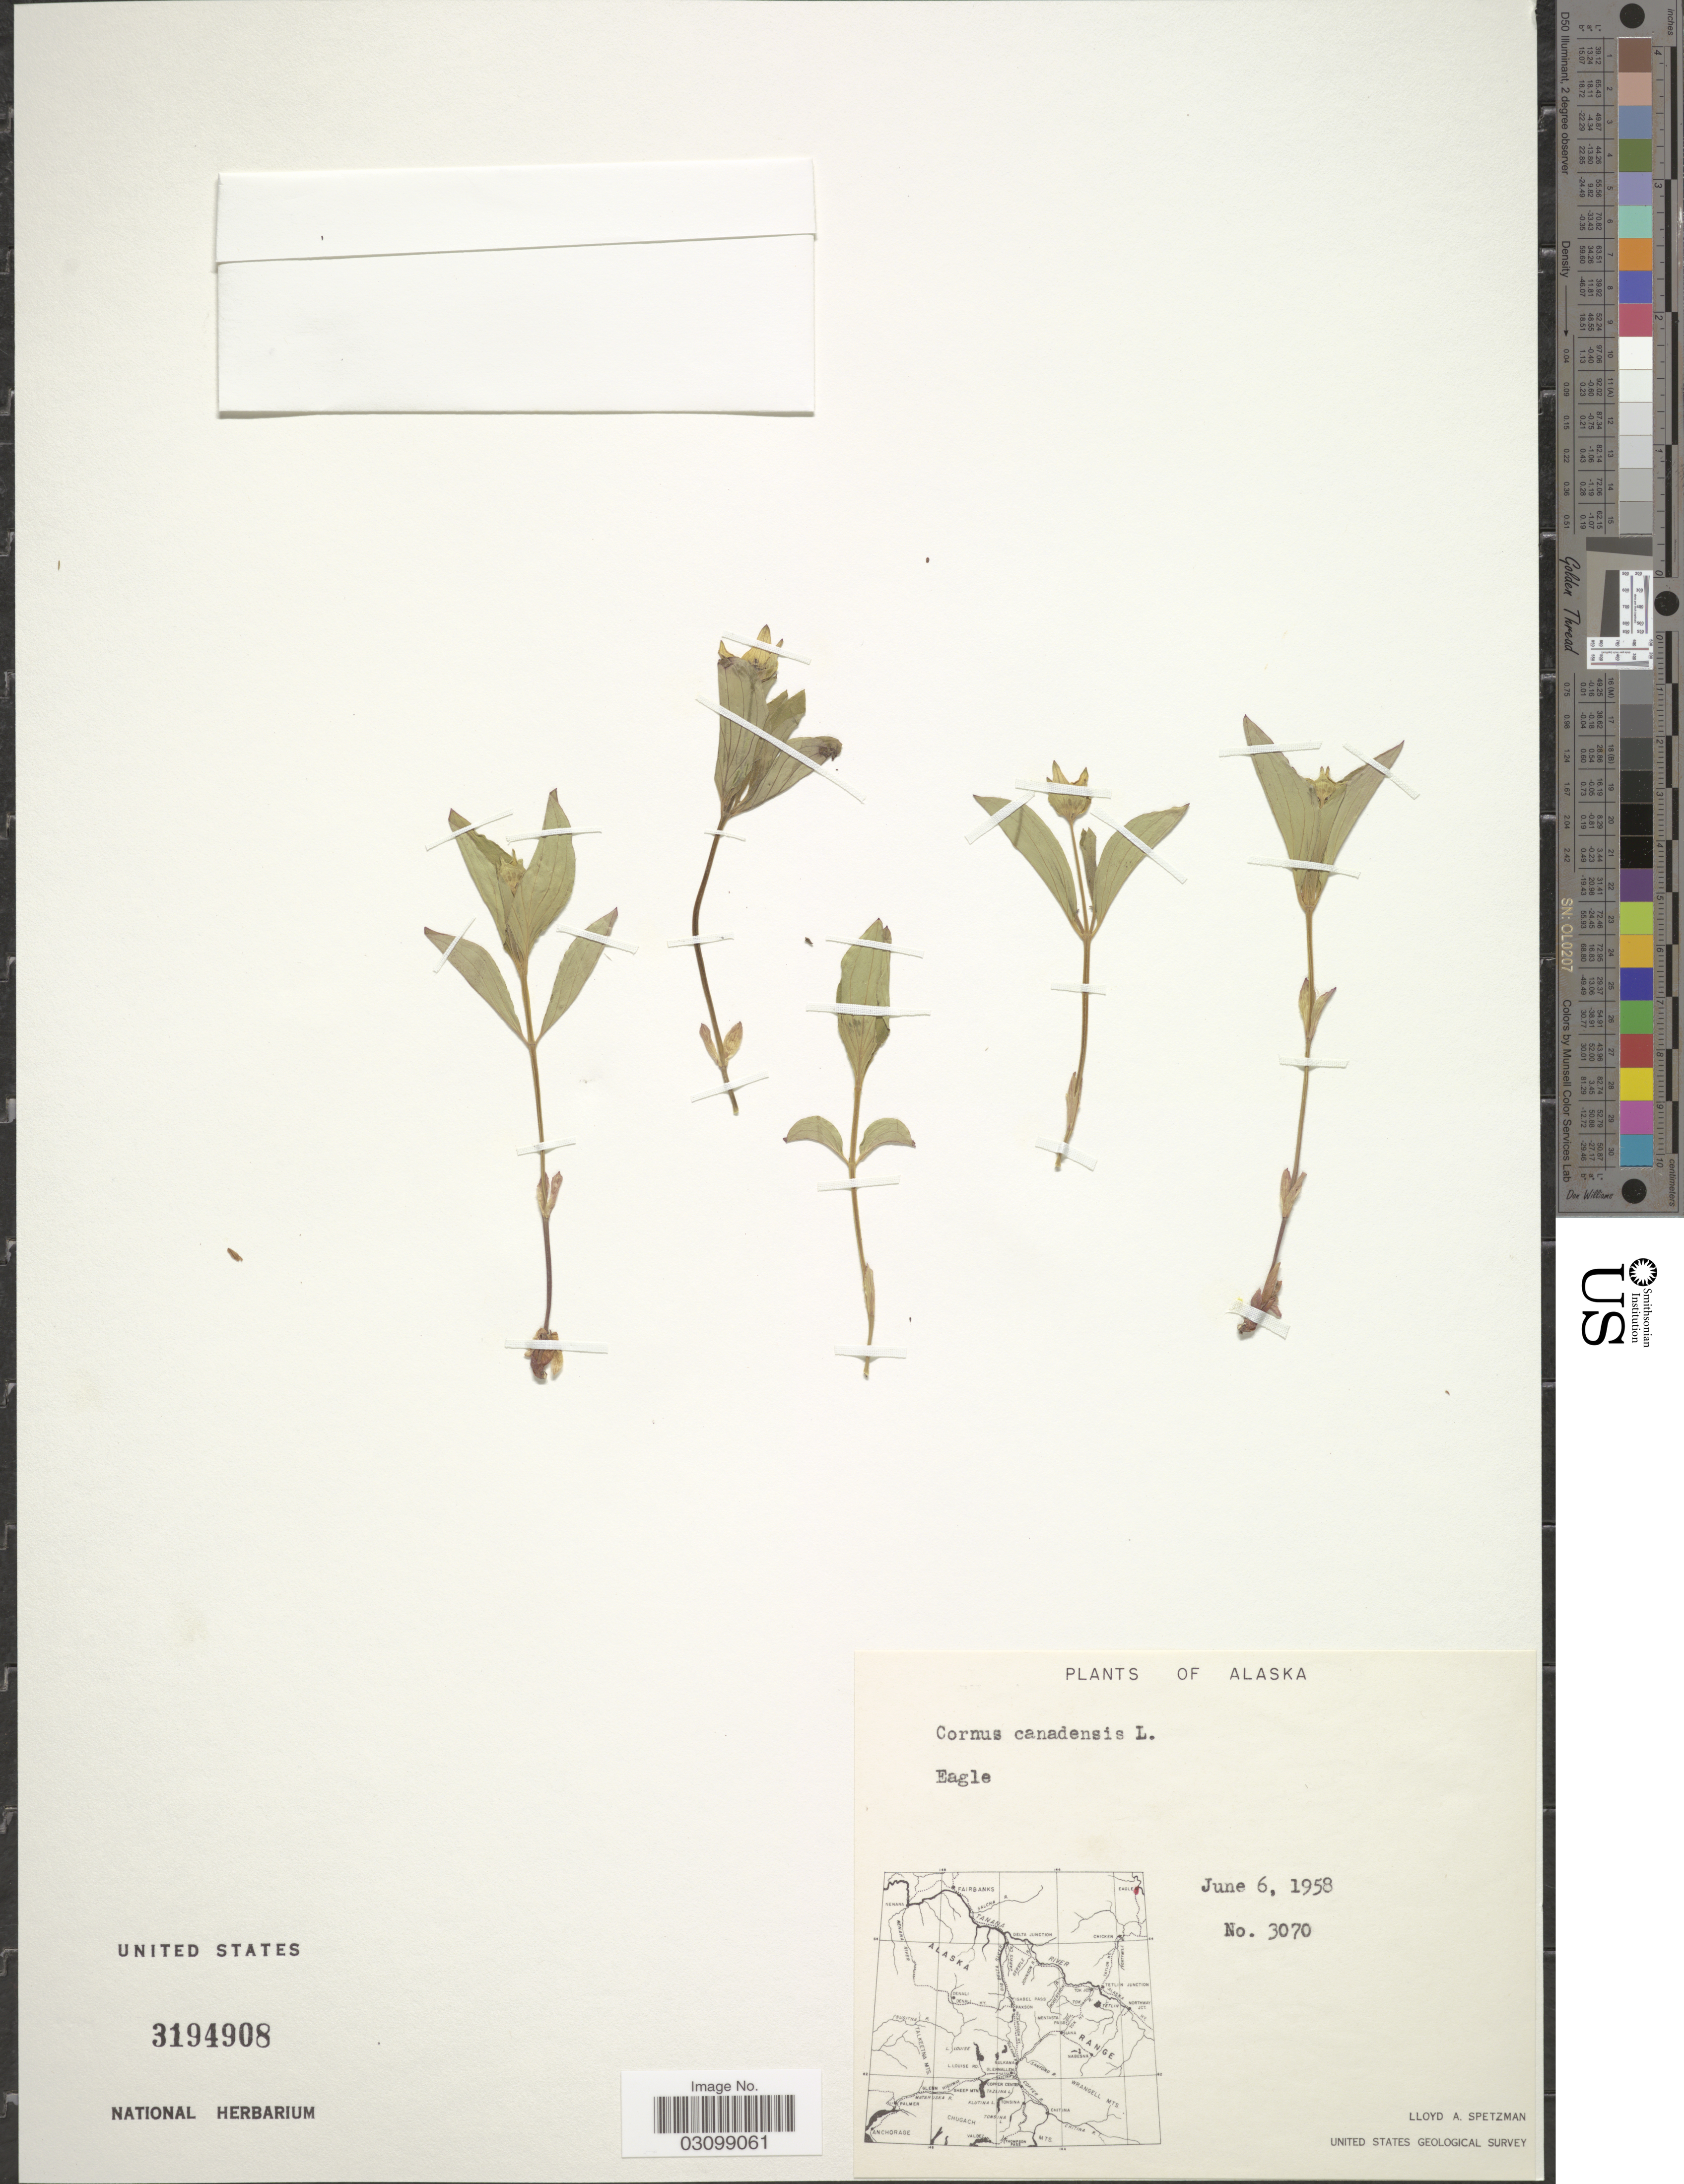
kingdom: Plantae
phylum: Tracheophyta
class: Magnoliopsida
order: Cornales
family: Cornaceae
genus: Cornus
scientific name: Cornus canadensis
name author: L.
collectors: L. Spetzman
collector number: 3070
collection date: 1958-06-06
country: United States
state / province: Alaska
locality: Eagle.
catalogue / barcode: US 3194908